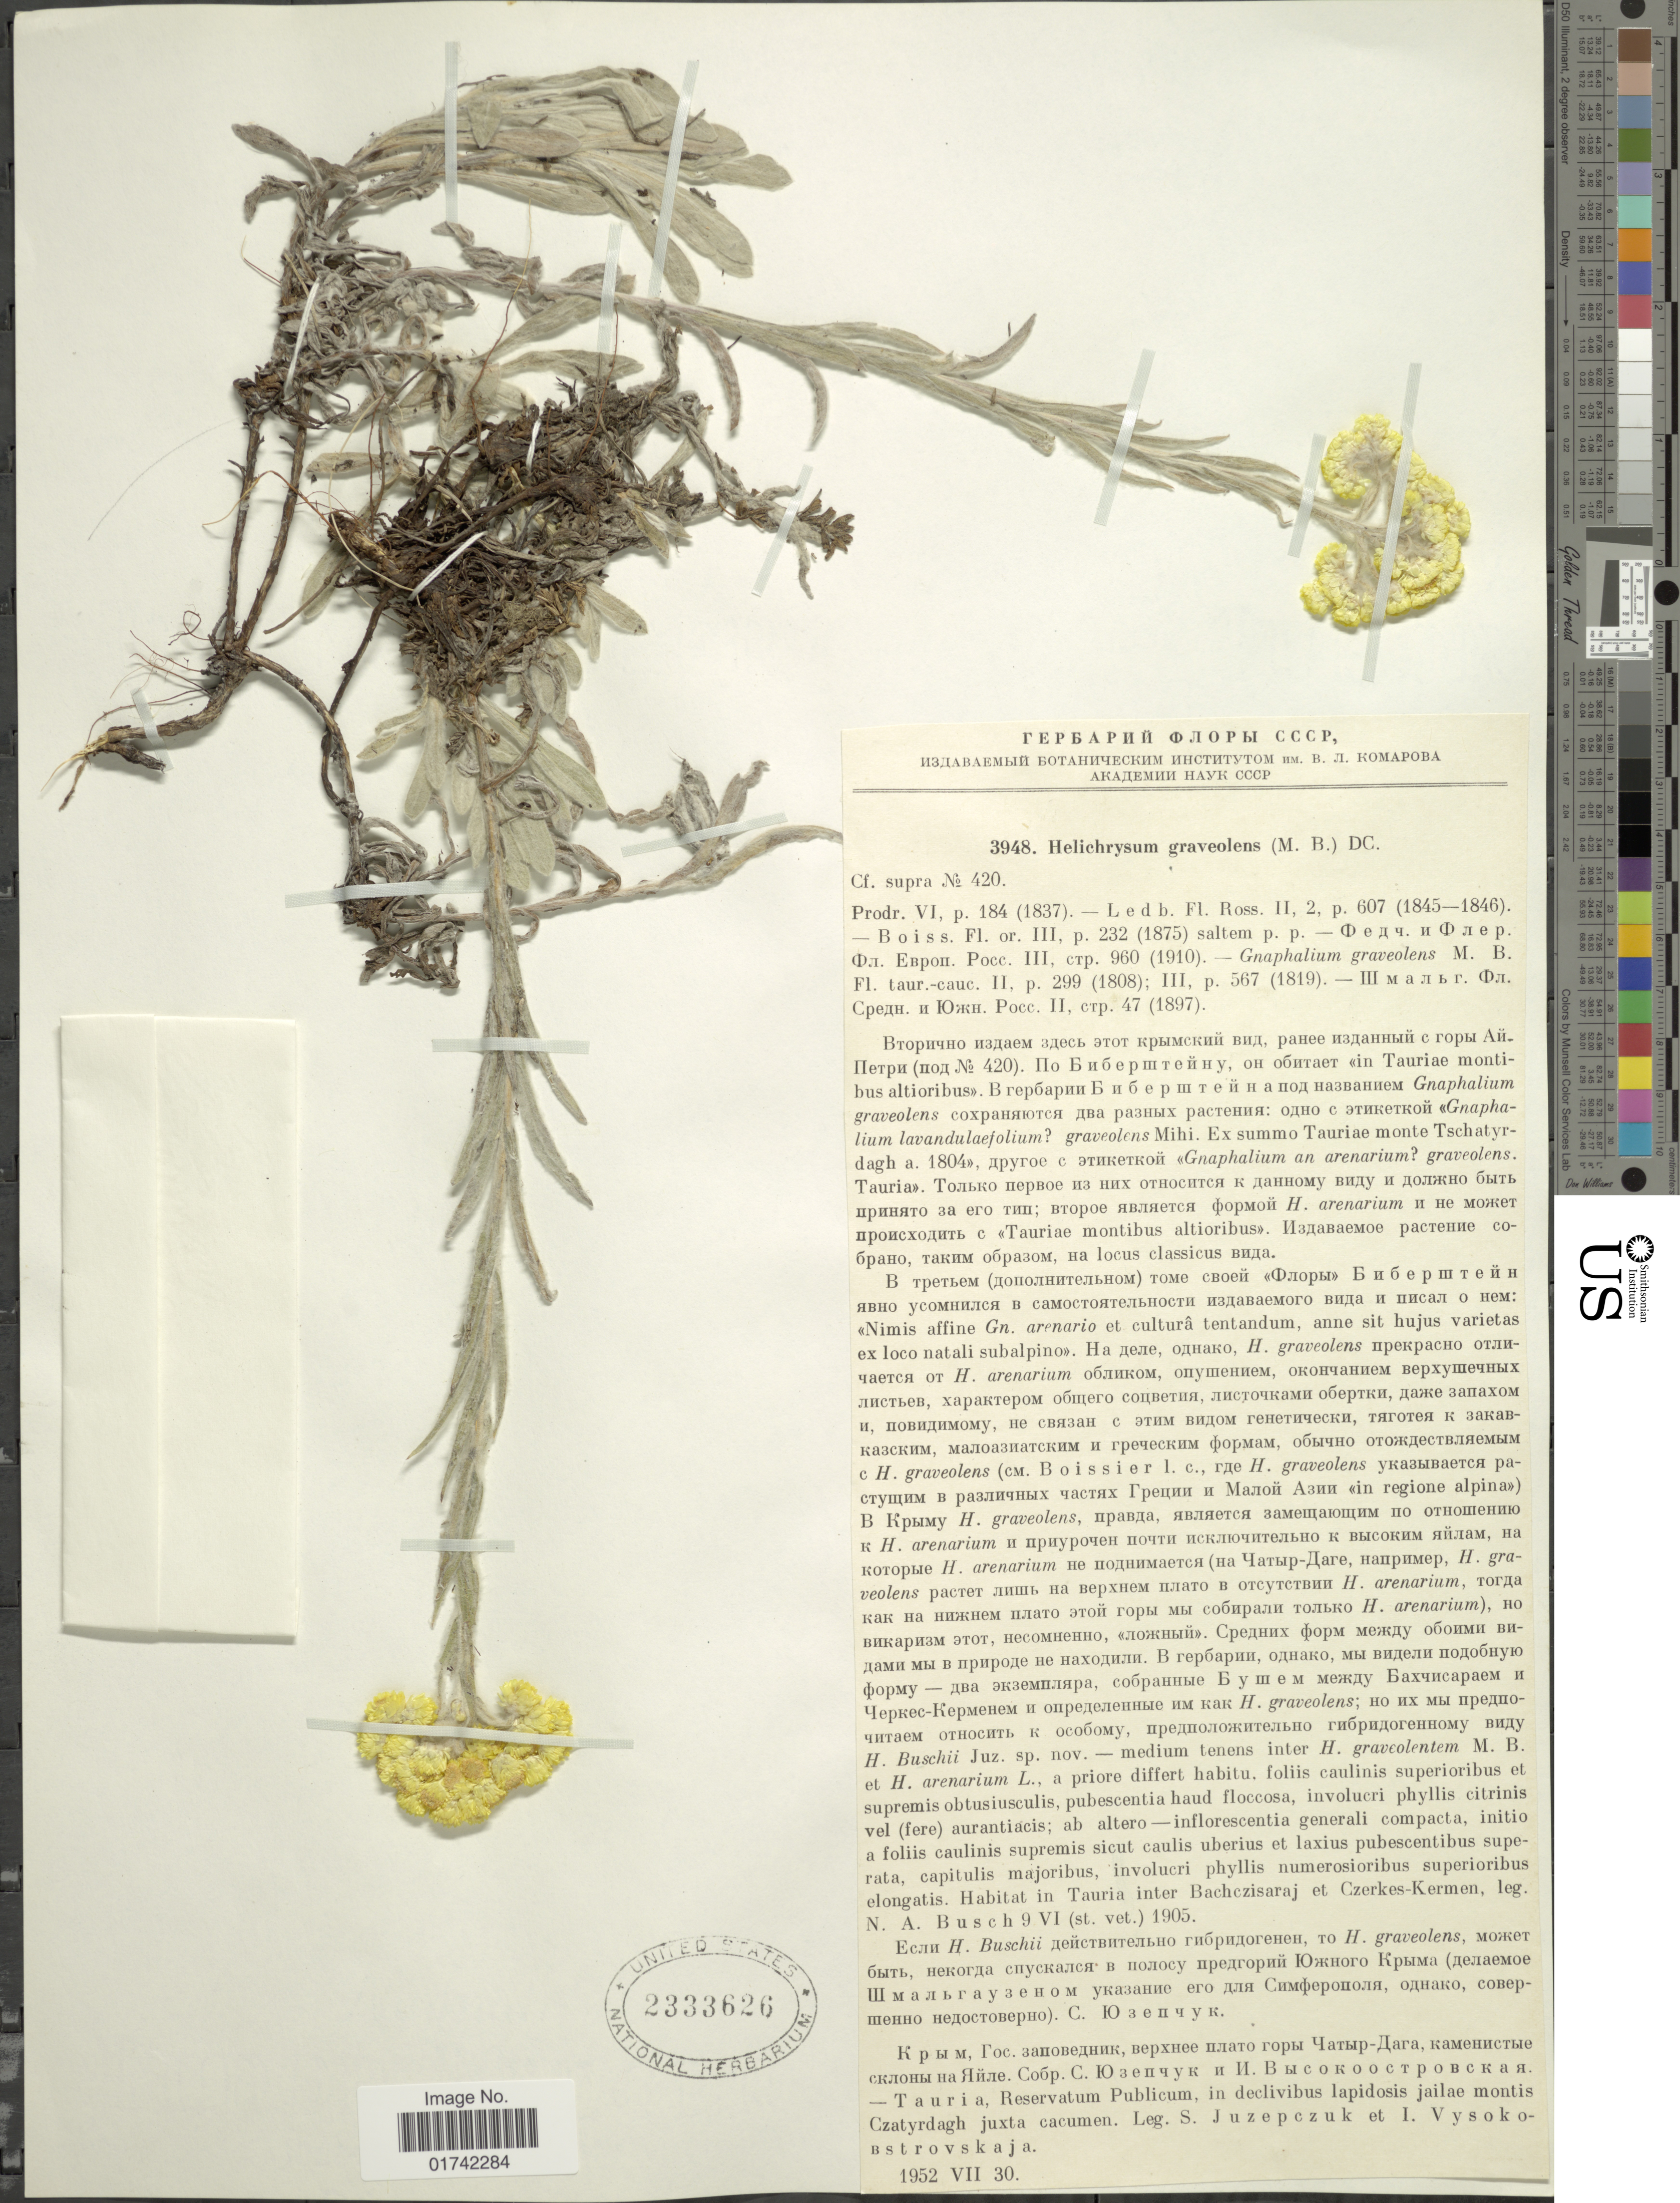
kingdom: Plantae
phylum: Tracheophyta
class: Magnoliopsida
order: Asterales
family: Asteraceae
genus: Helichrysum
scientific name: Helichrysum graveolens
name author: (M. Bieb.) Sweet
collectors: S. V. Juzepczuk & I. Vysokoostrovskaja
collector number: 3948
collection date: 1952-07-30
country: Peru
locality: Tauria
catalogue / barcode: US 2333626